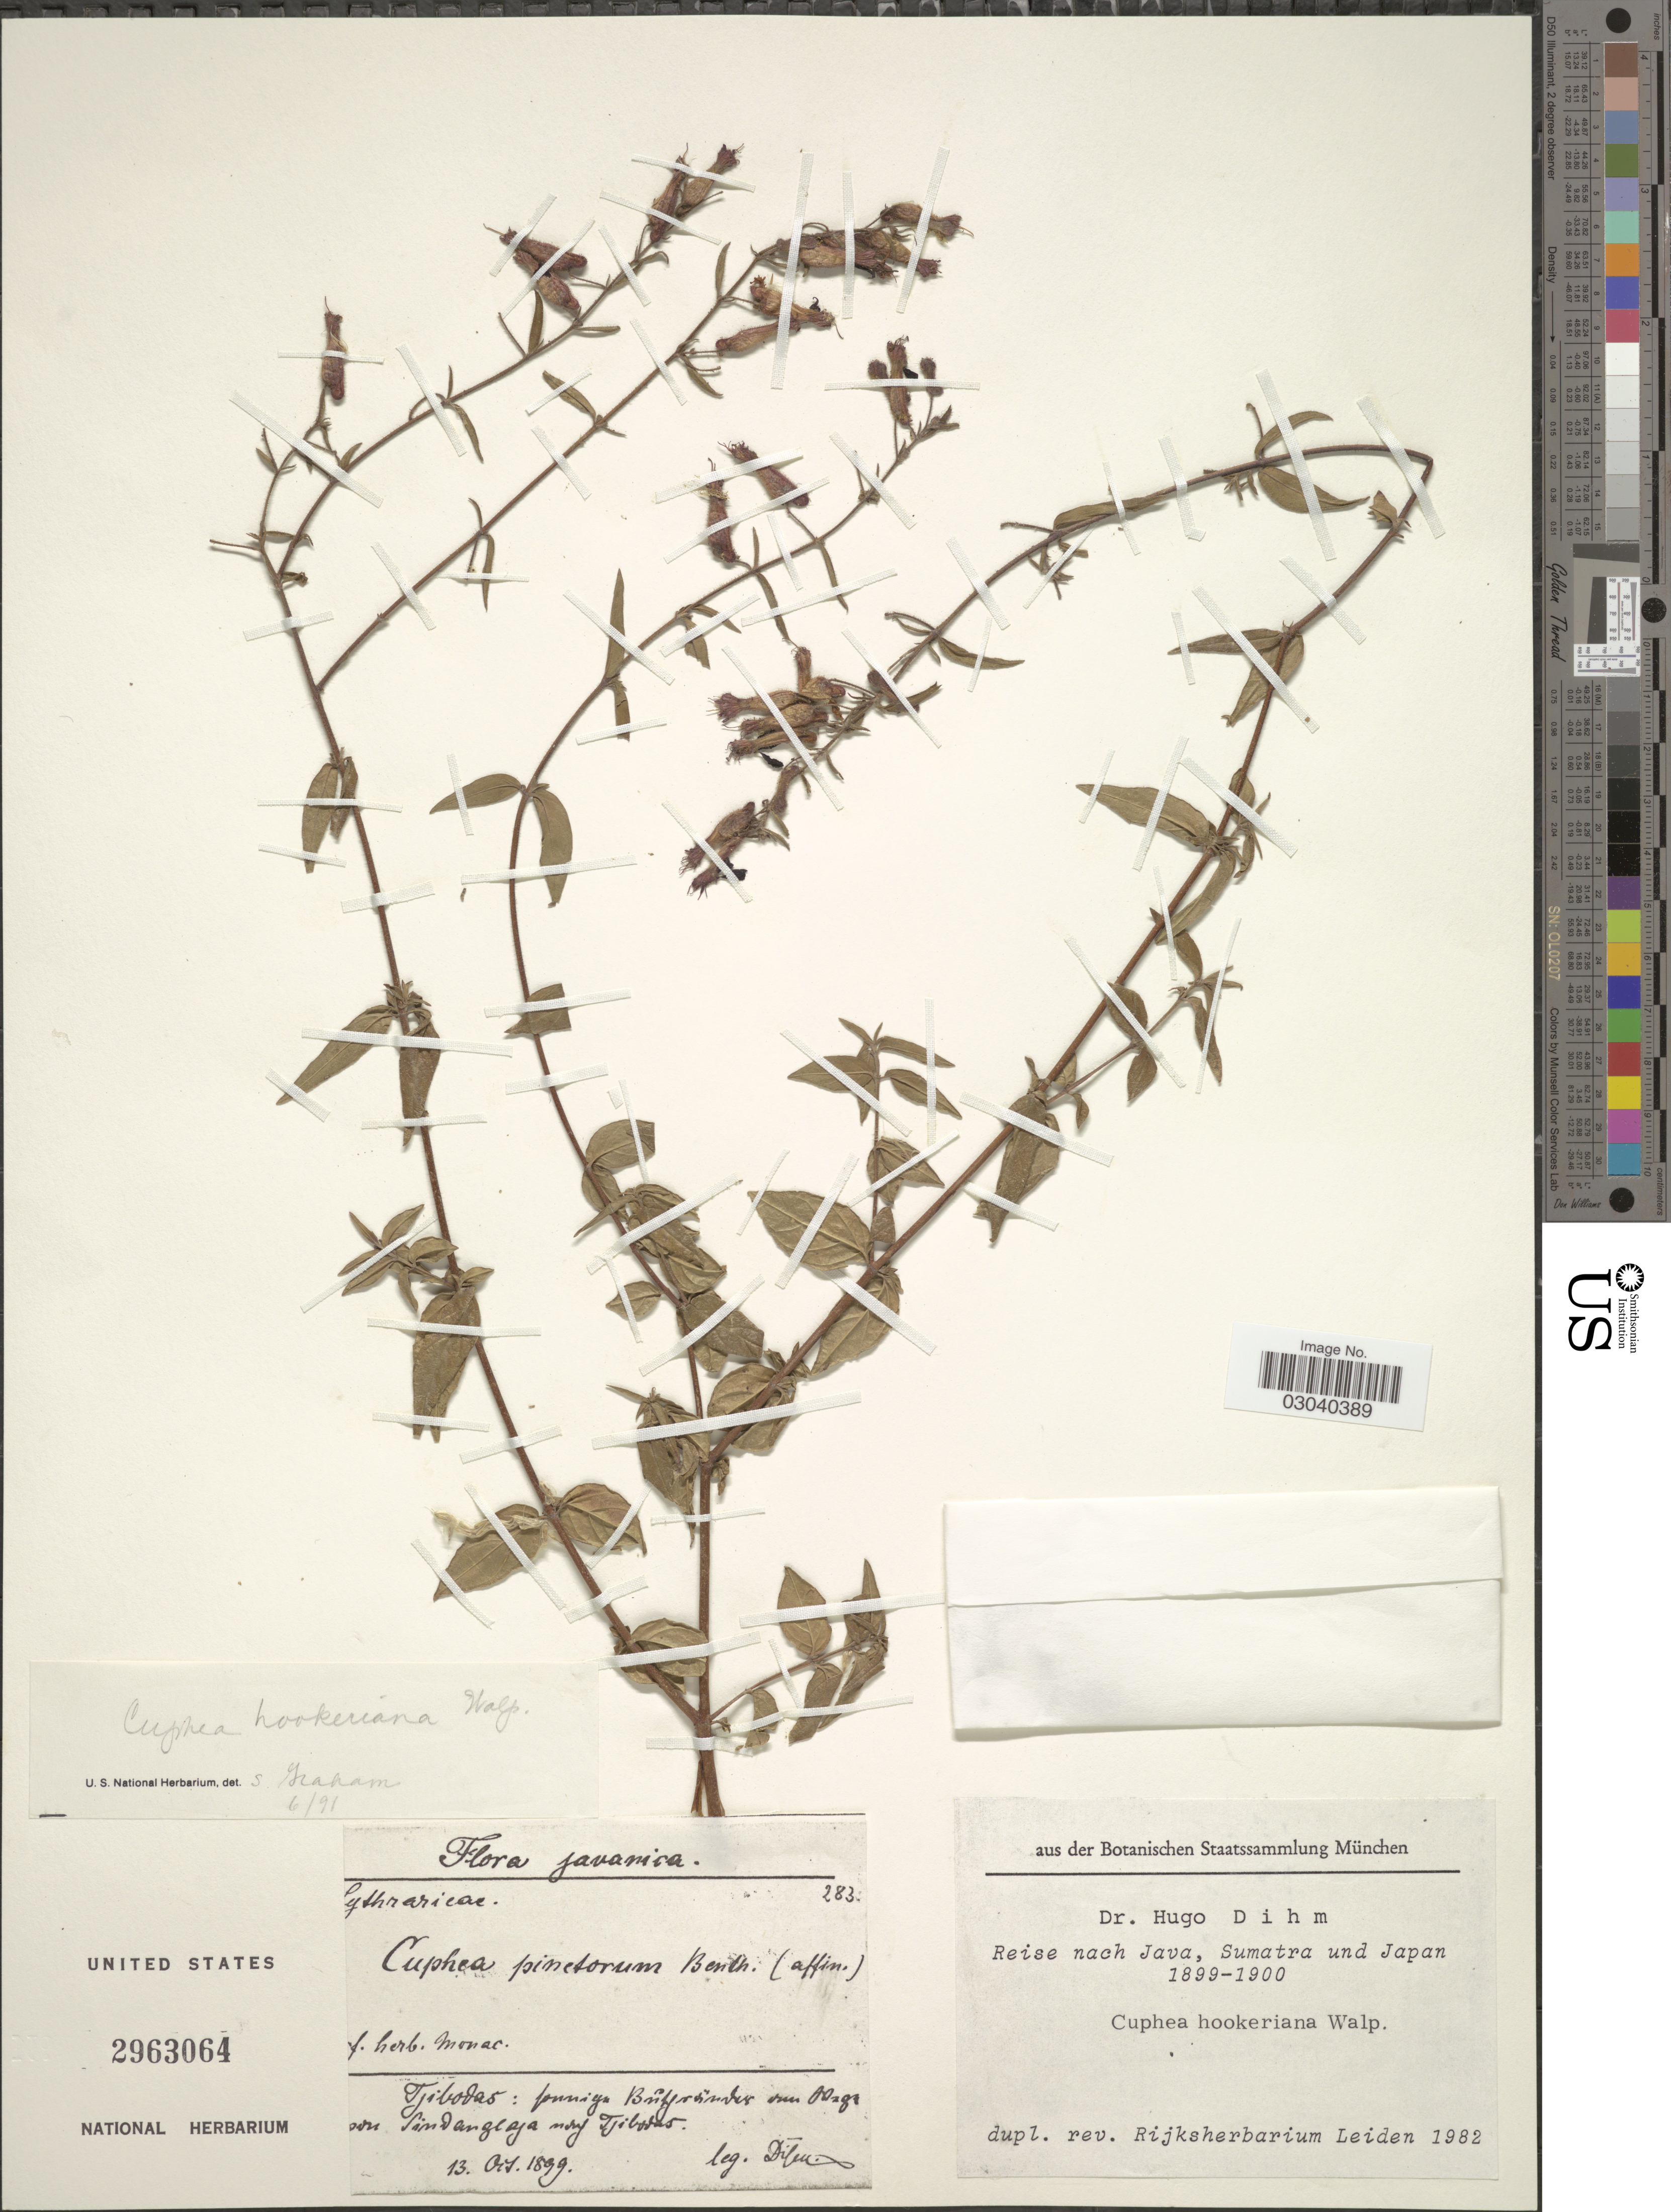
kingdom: Plantae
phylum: Tracheophyta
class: Magnoliopsida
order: Myrtales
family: Lythraceae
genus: Cuphea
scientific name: Cuphea hookeriana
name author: Walp.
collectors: H. Dihm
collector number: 283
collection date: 1899-10-13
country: Indonesia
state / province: Java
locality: Tjibodas: grunnigen Buferamber um Baga von Sindangeya muy Tjibodas.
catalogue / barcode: US 2963064